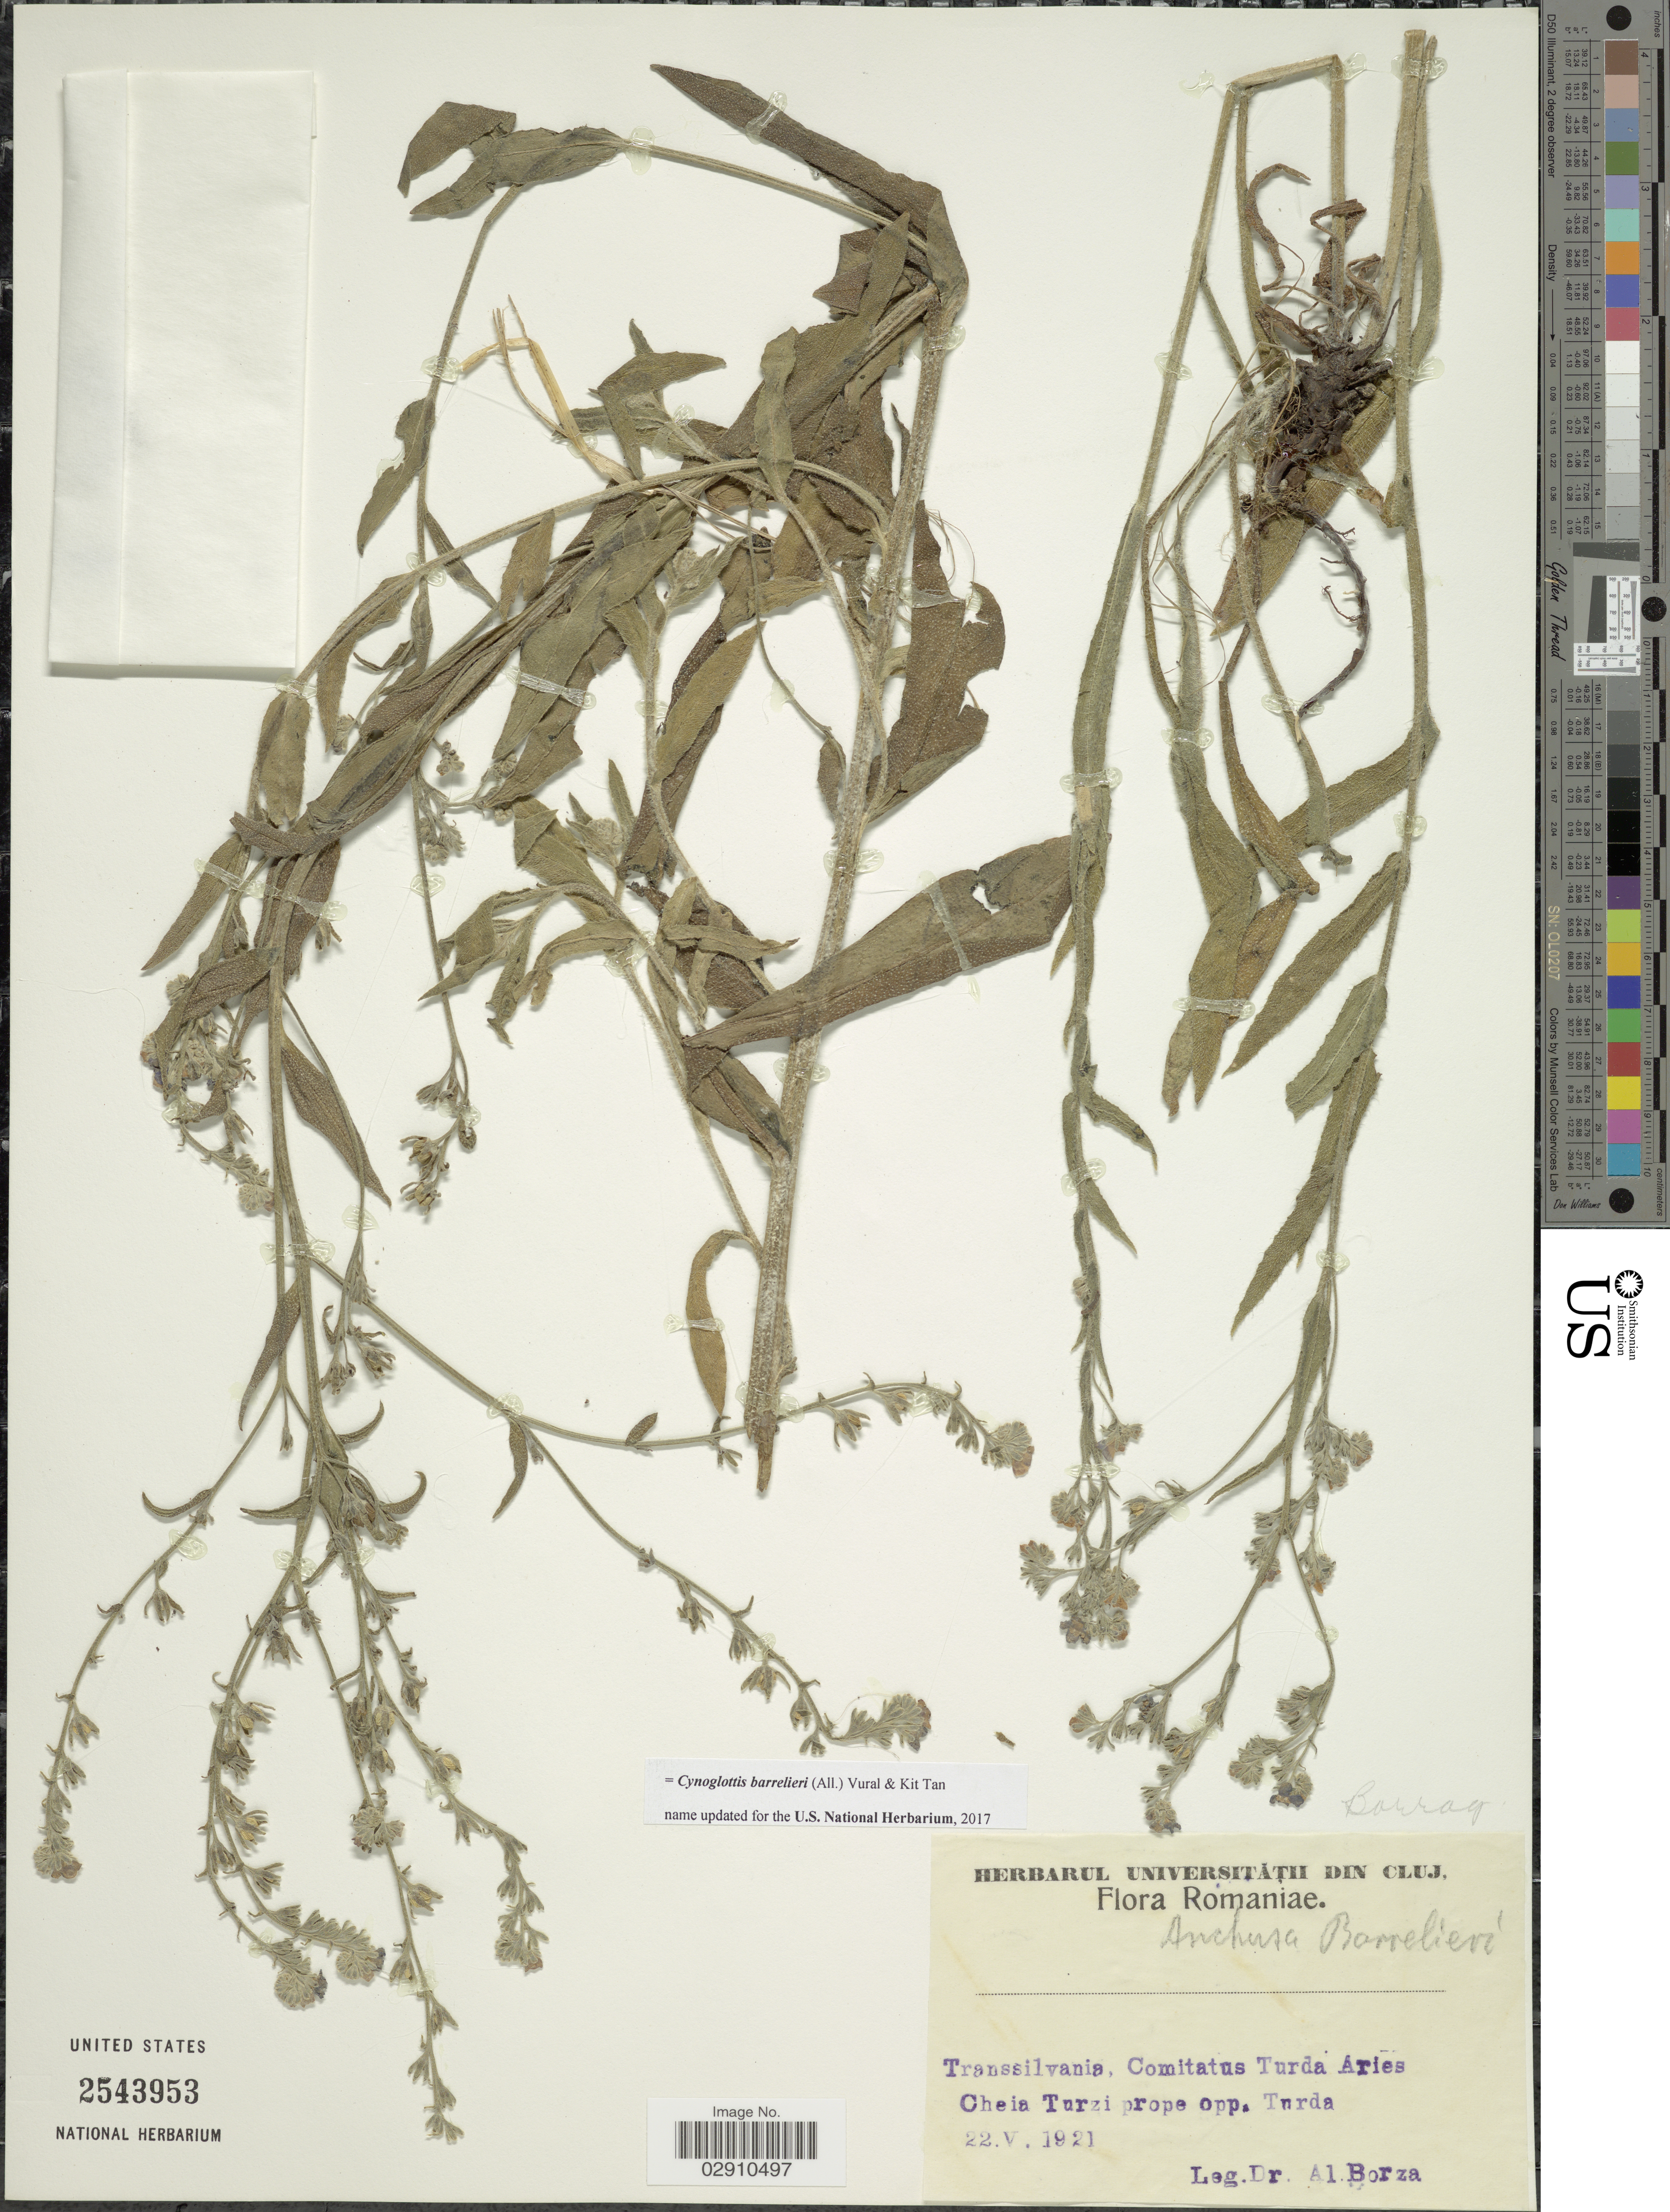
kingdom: Plantae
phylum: Tracheophyta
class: Magnoliopsida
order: Boraginales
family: Boraginaceae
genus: Cynoglottis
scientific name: Cynoglottis barrelieri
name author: (All.) Vural & Kit Tan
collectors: A. Borza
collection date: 1921-04-22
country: Romania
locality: Transsilvania, Comitatus Turda Aries Cheia Turzi prope opp. Turda.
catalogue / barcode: US 2543953